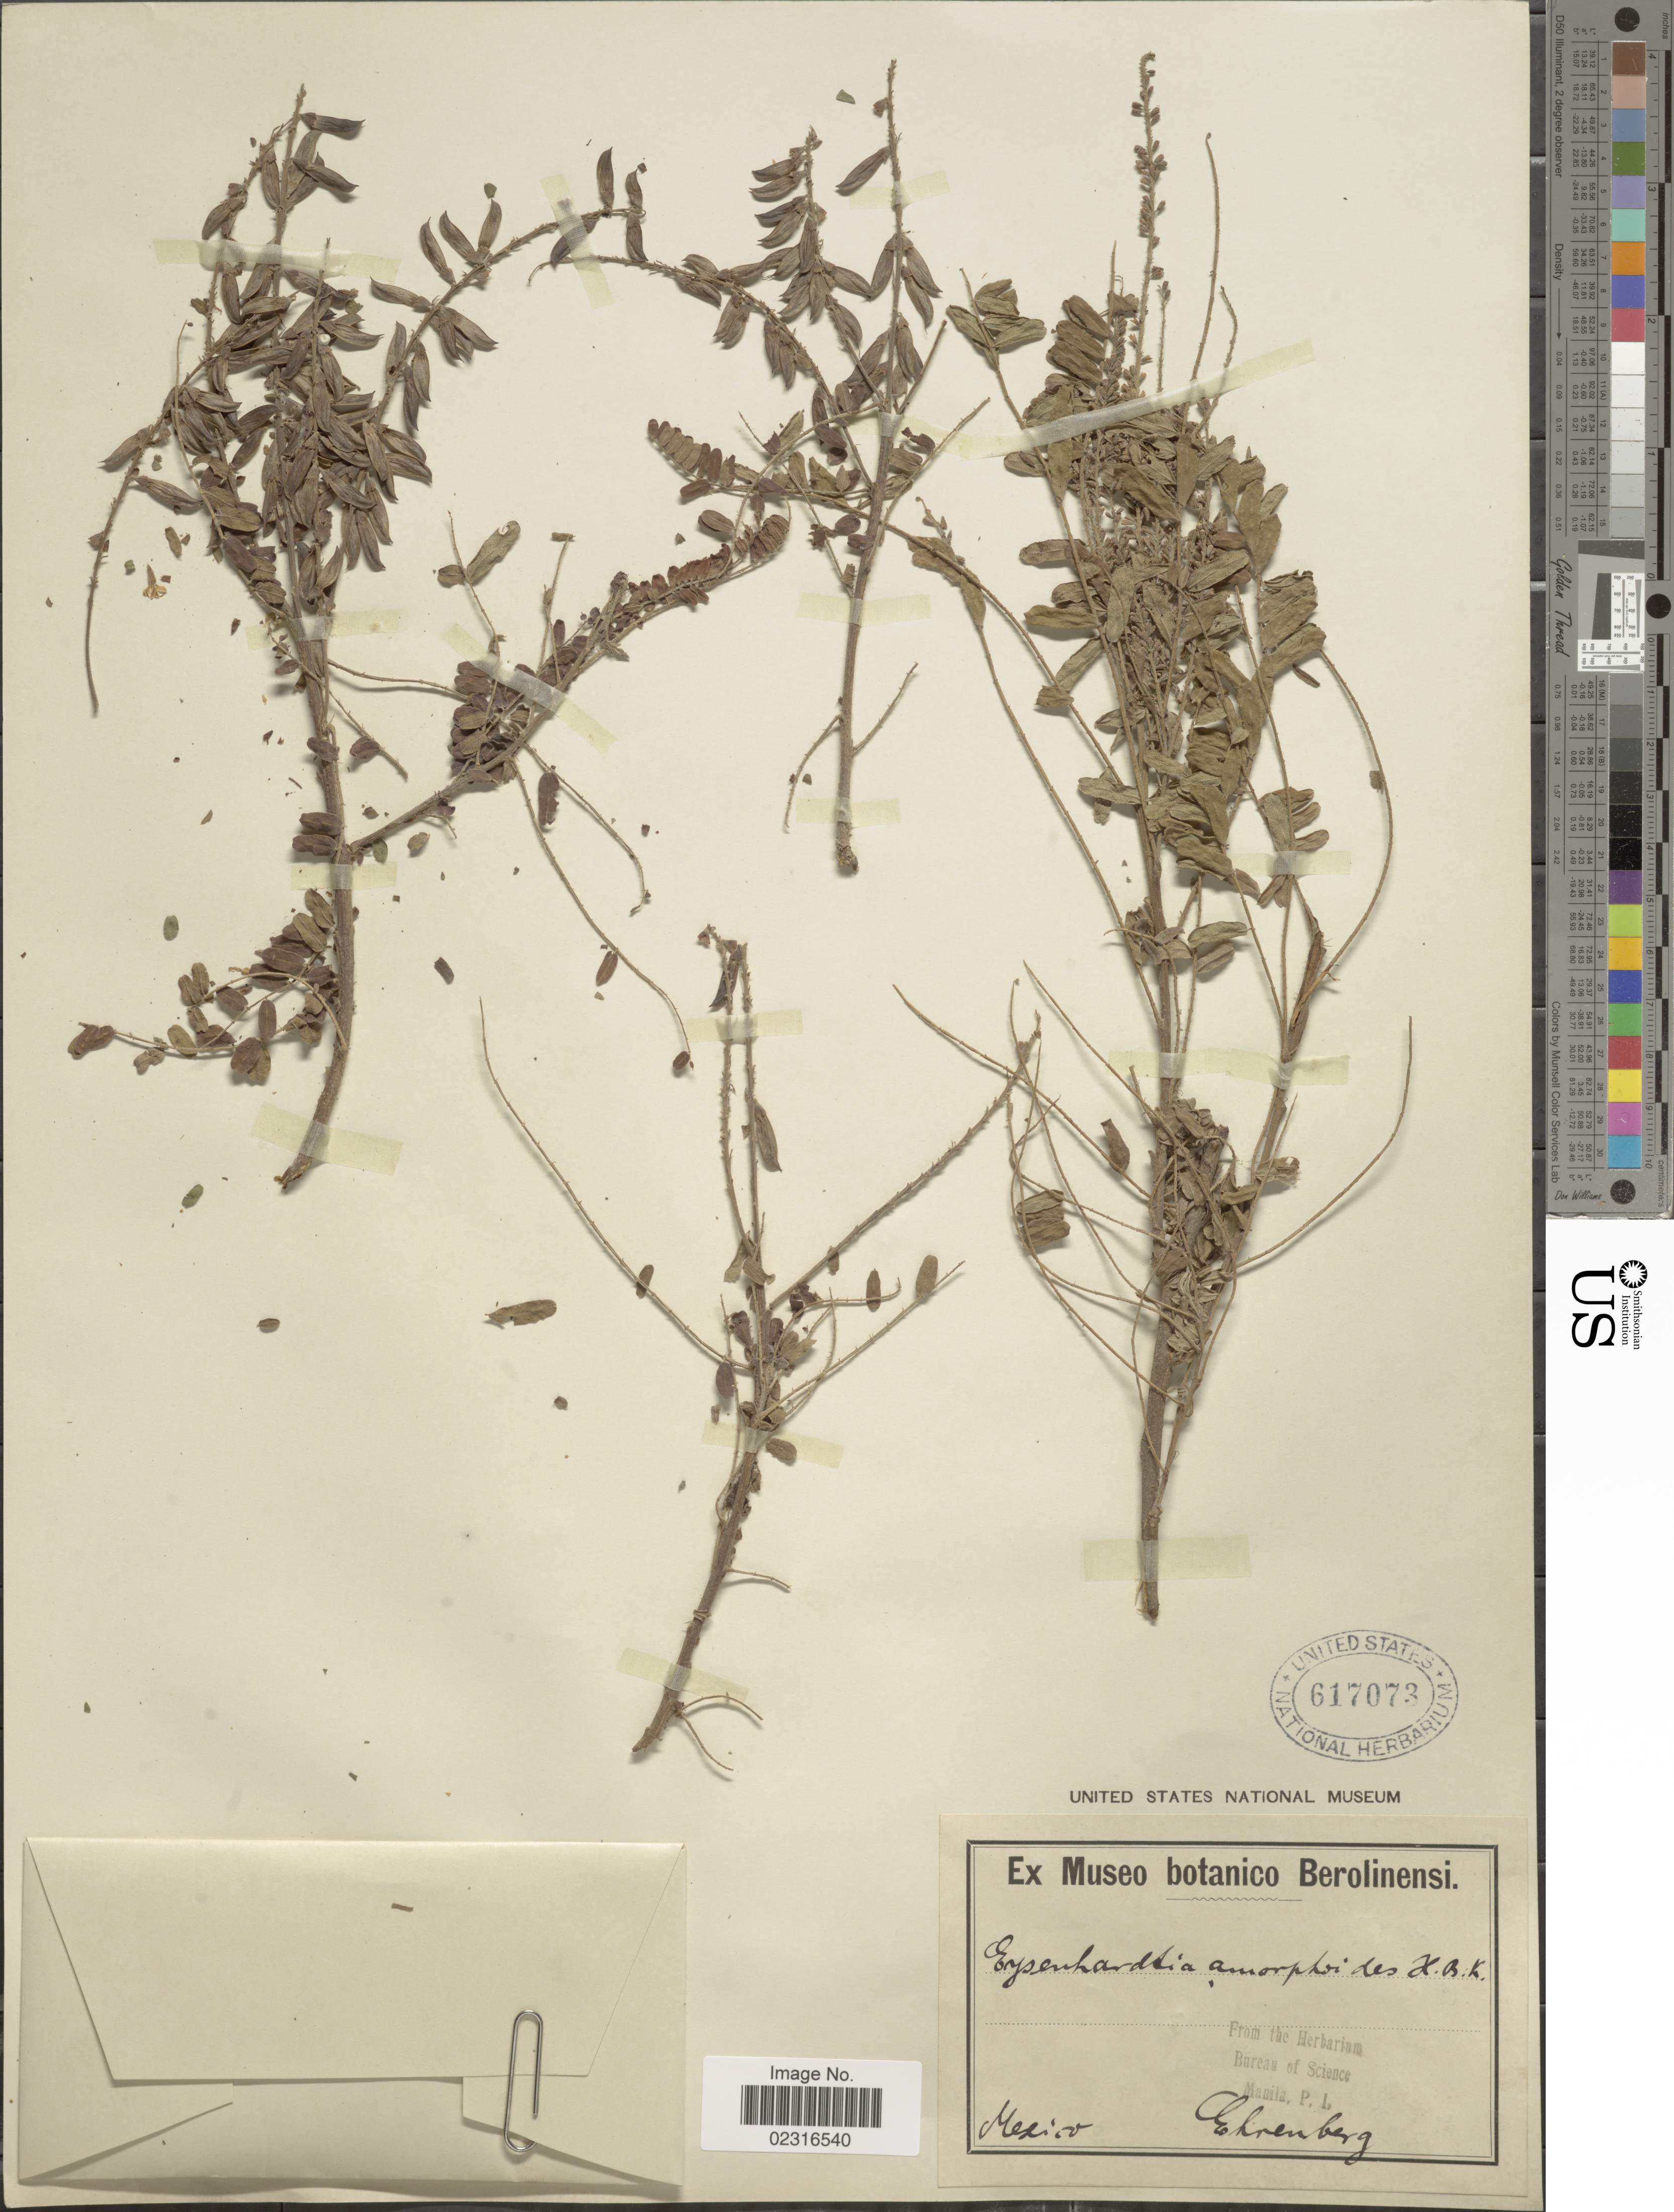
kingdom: Plantae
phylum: Tracheophyta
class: Magnoliopsida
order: Fabales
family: Fabaceae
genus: Eysenhardtia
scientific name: Eysenhardtia polystachya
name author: (Ortega) Sarg.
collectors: -. Ehrenberg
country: Mexico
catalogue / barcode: US 617073